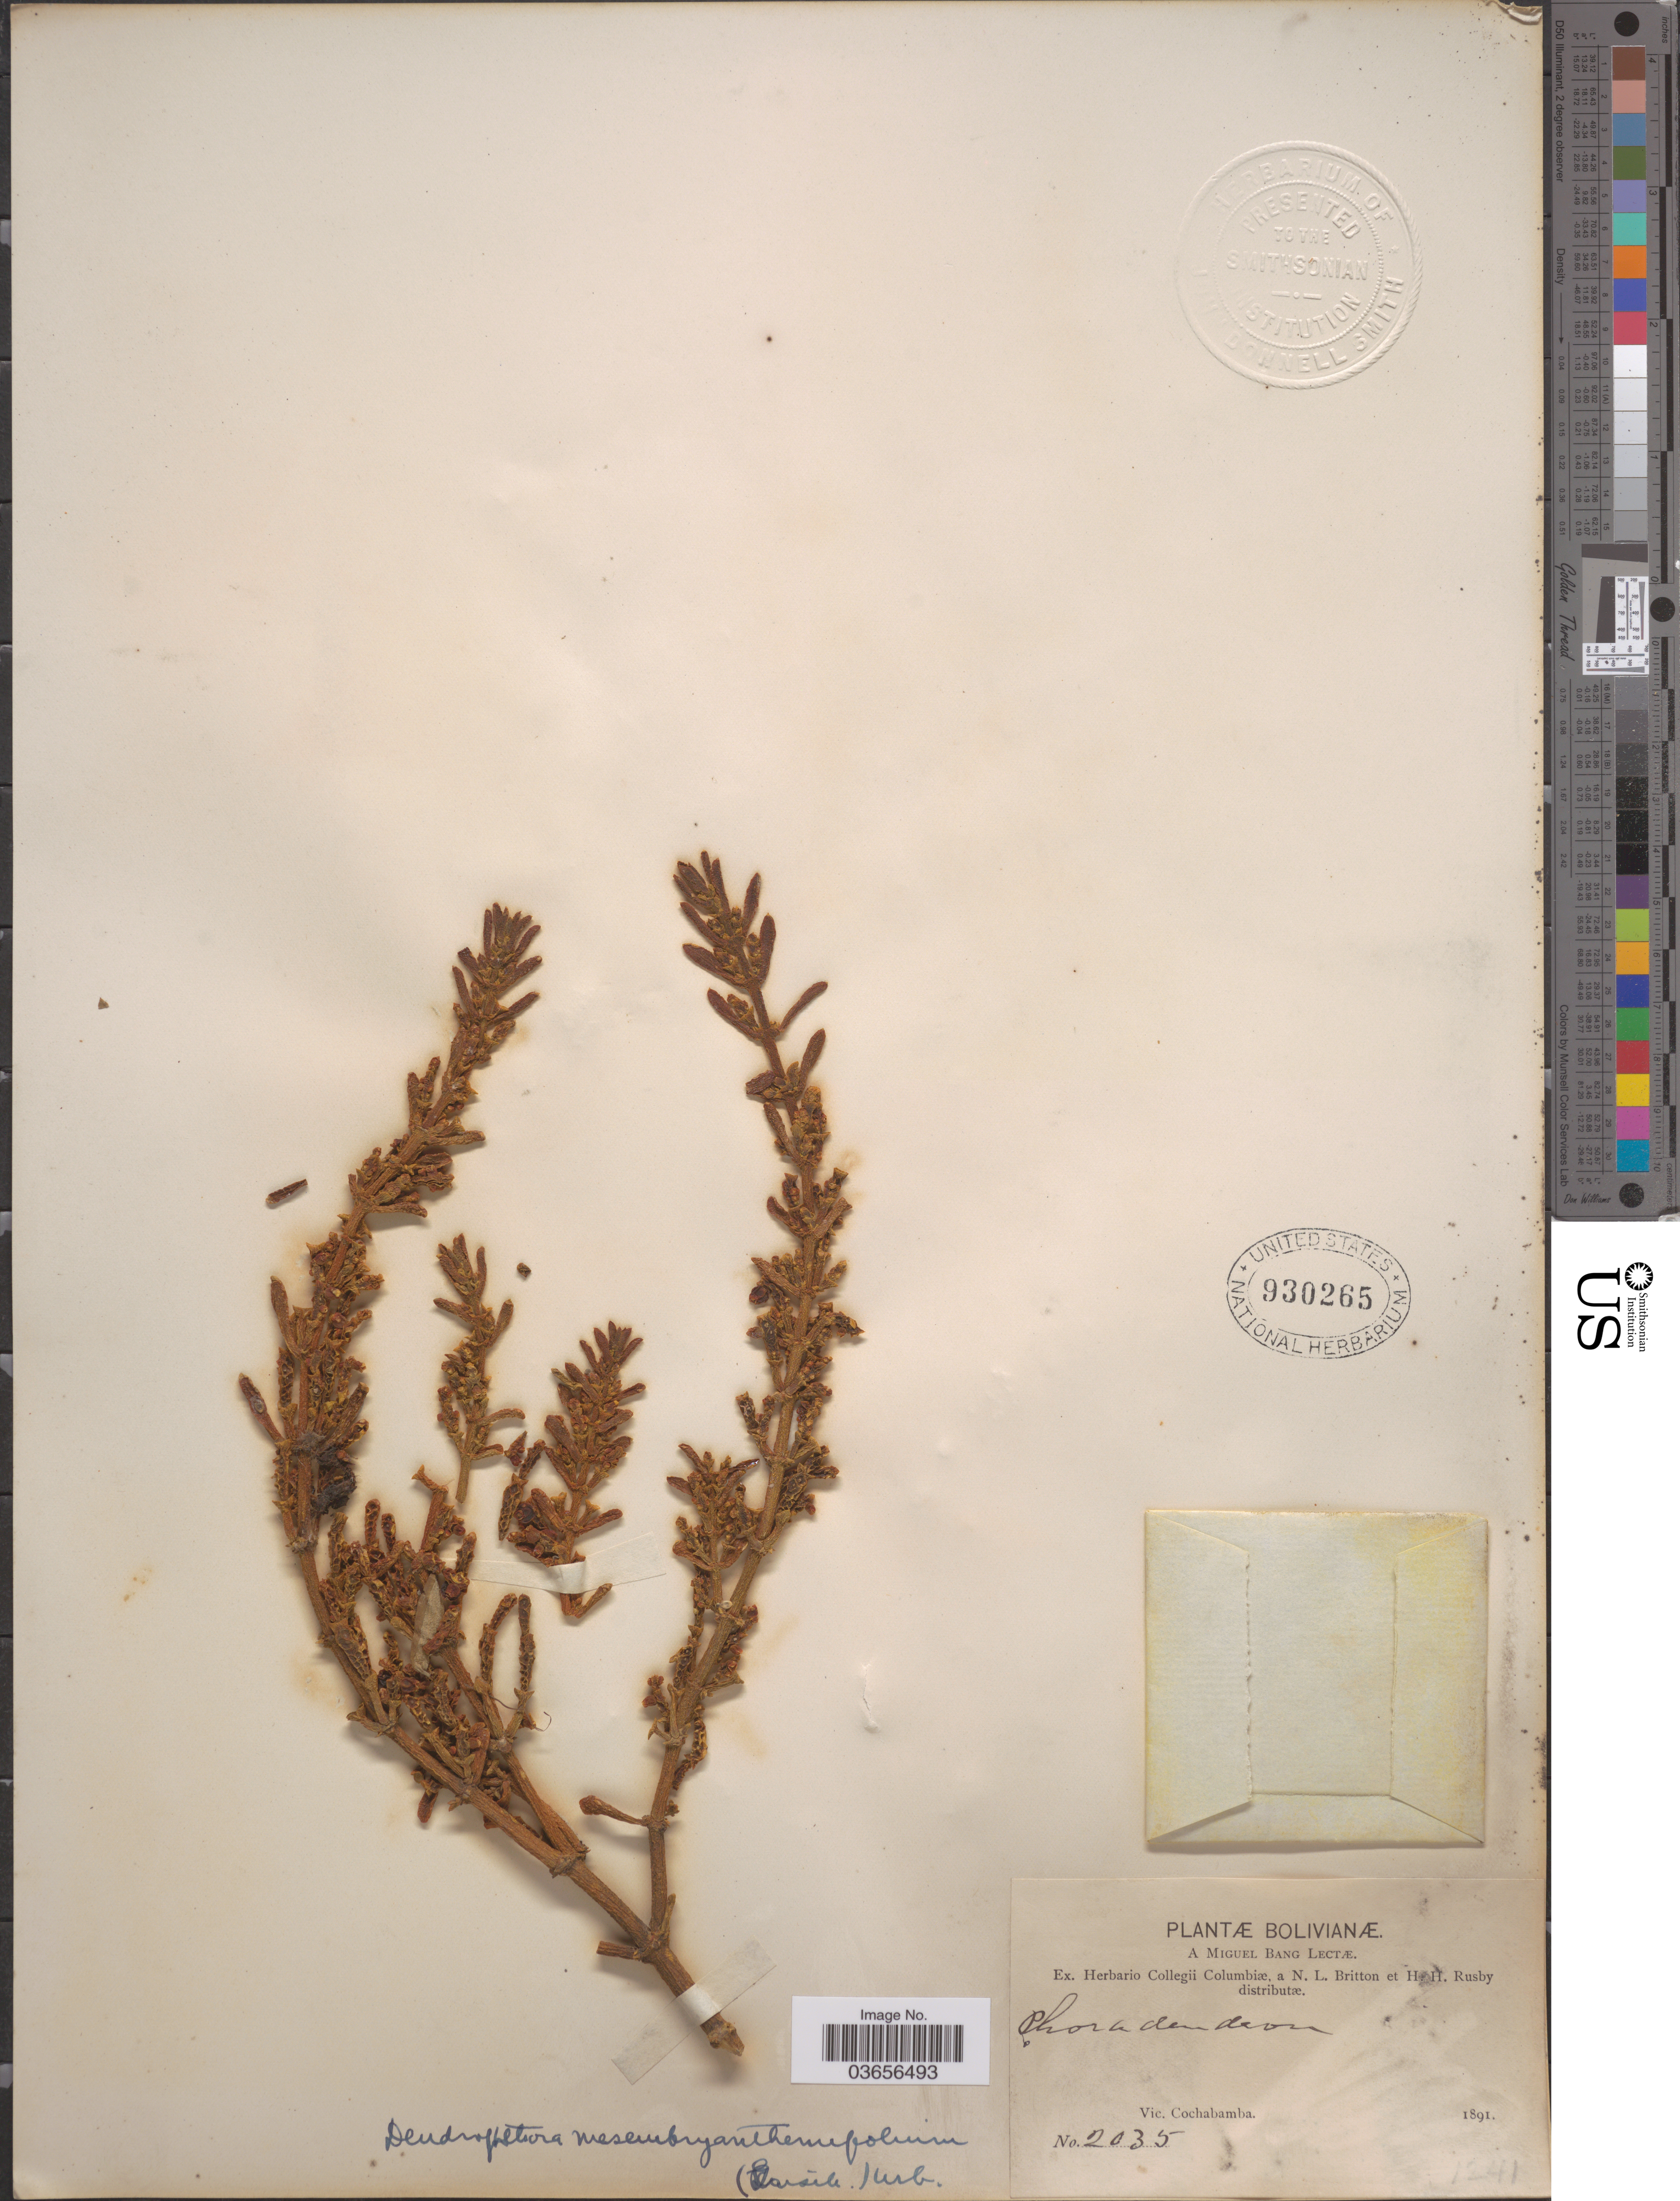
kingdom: Plantae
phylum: Tracheophyta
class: Magnoliopsida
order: Santalales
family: Viscaceae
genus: Dendrophthora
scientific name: Dendrophthora mesembryanthemifolia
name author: Griseb. ex Urb.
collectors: M. Bang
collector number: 2035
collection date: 1891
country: Bolivia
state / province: Cochabamba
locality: Vic. Cochabamba.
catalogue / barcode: US 930265